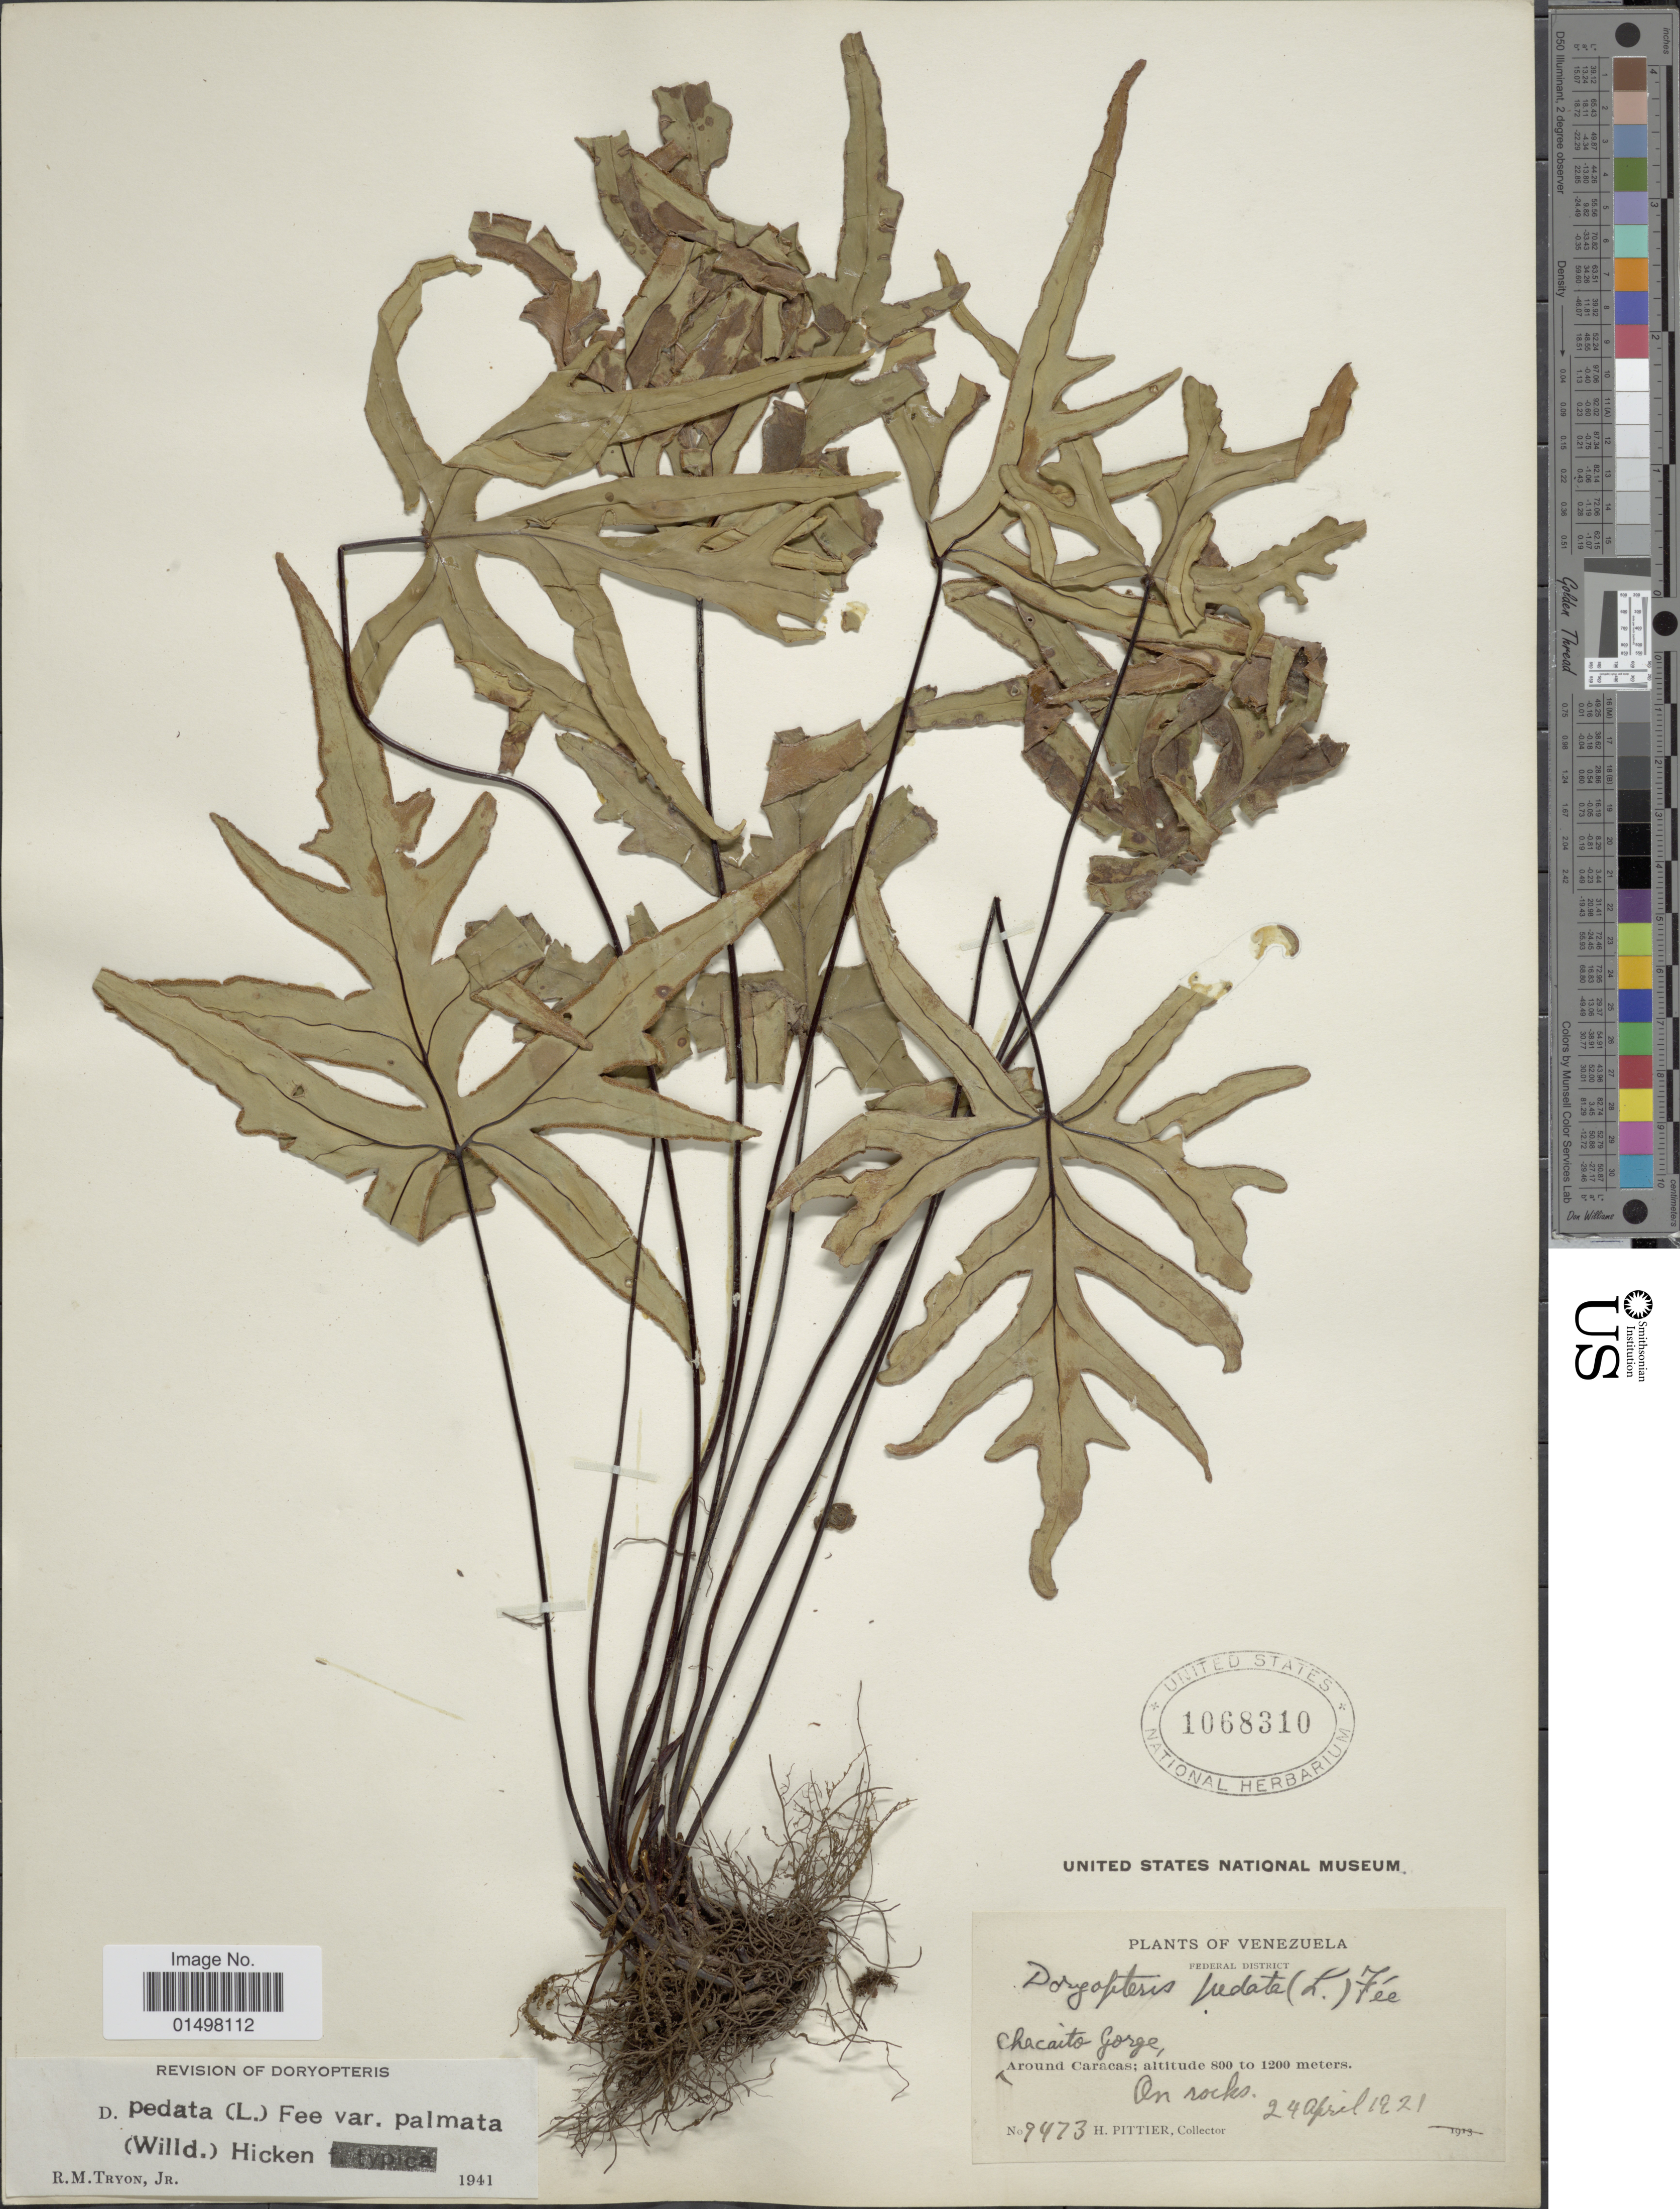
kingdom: Plantae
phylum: Tracheophyta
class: Polypodiopsida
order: Polypodiales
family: Pteridaceae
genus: Doryopteris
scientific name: Doryopteris pedata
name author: (L.) Fée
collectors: H. F. Pittier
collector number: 9473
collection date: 1921-04-24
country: Venezuela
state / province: Distrito Federal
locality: Federal District. Chacaito Gorge. Around Caracas.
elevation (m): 800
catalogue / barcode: US 1068310